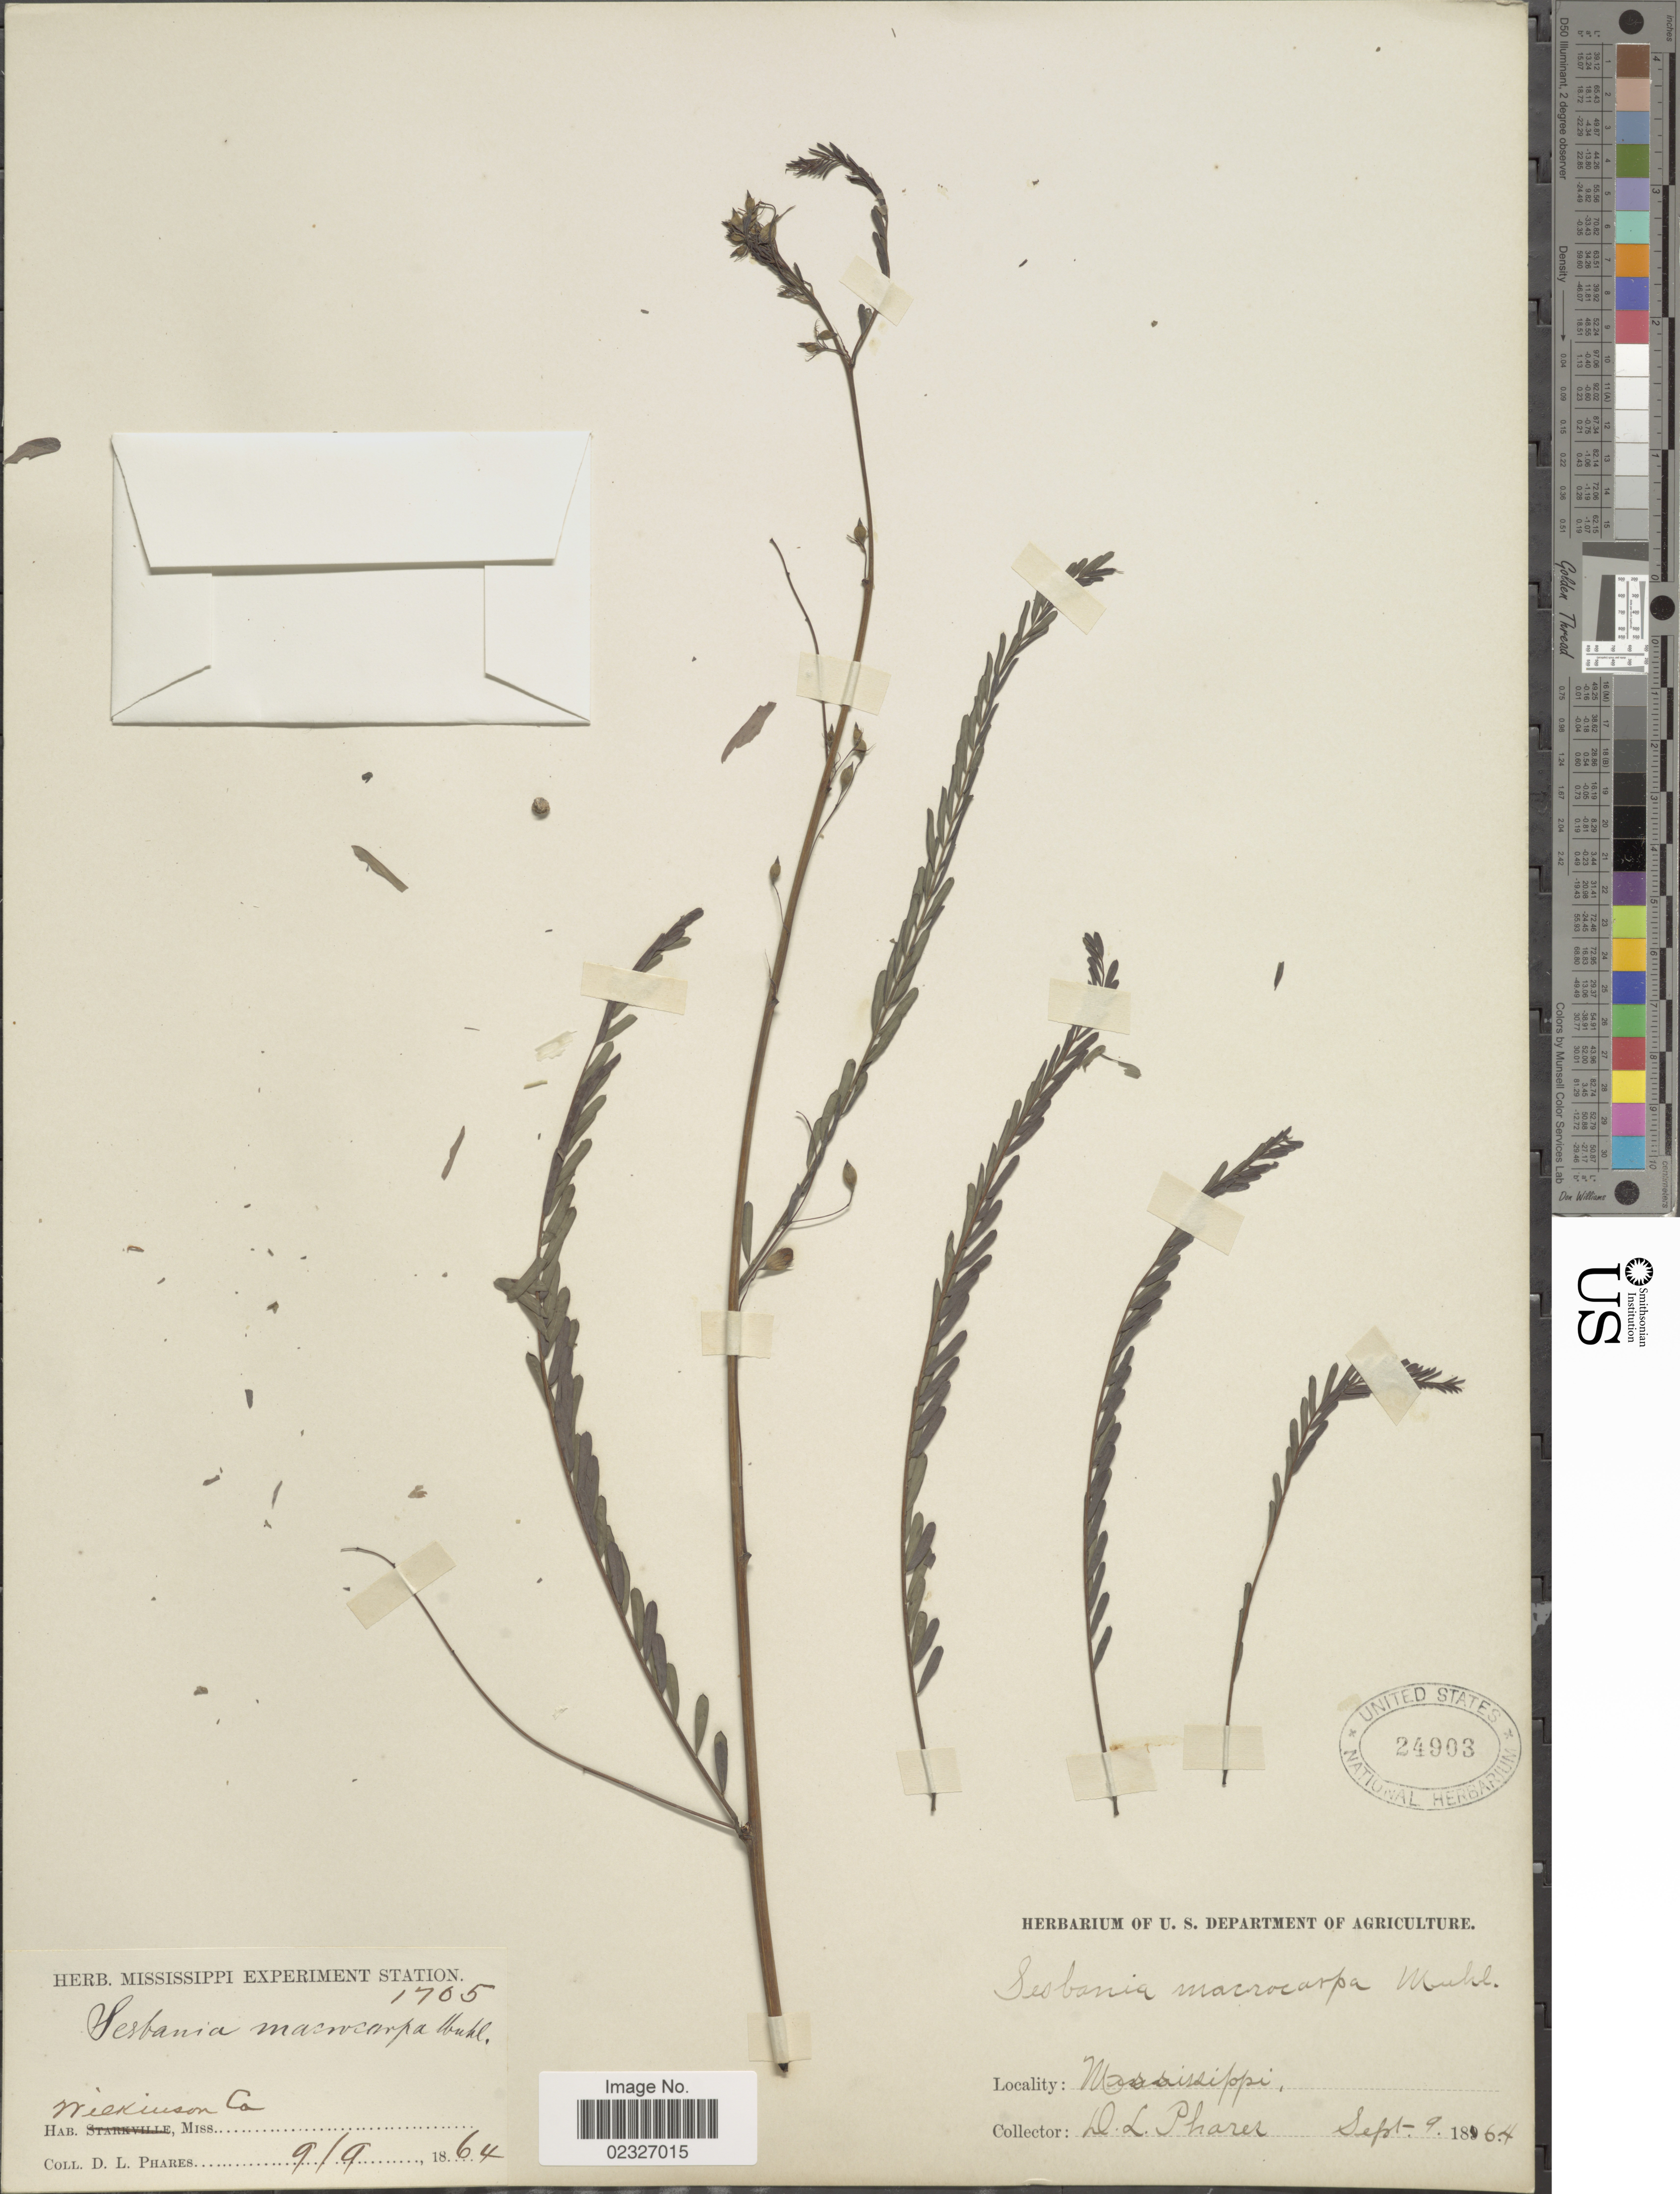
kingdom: Plantae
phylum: Tracheophyta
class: Magnoliopsida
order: Fabales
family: Fabaceae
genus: Sesbania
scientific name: Sesbania exaltata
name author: (Raf.) Cory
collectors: D. Phares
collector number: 1705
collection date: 1864-09-09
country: United States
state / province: Mississippi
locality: Wilkinson Co.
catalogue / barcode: US 24903